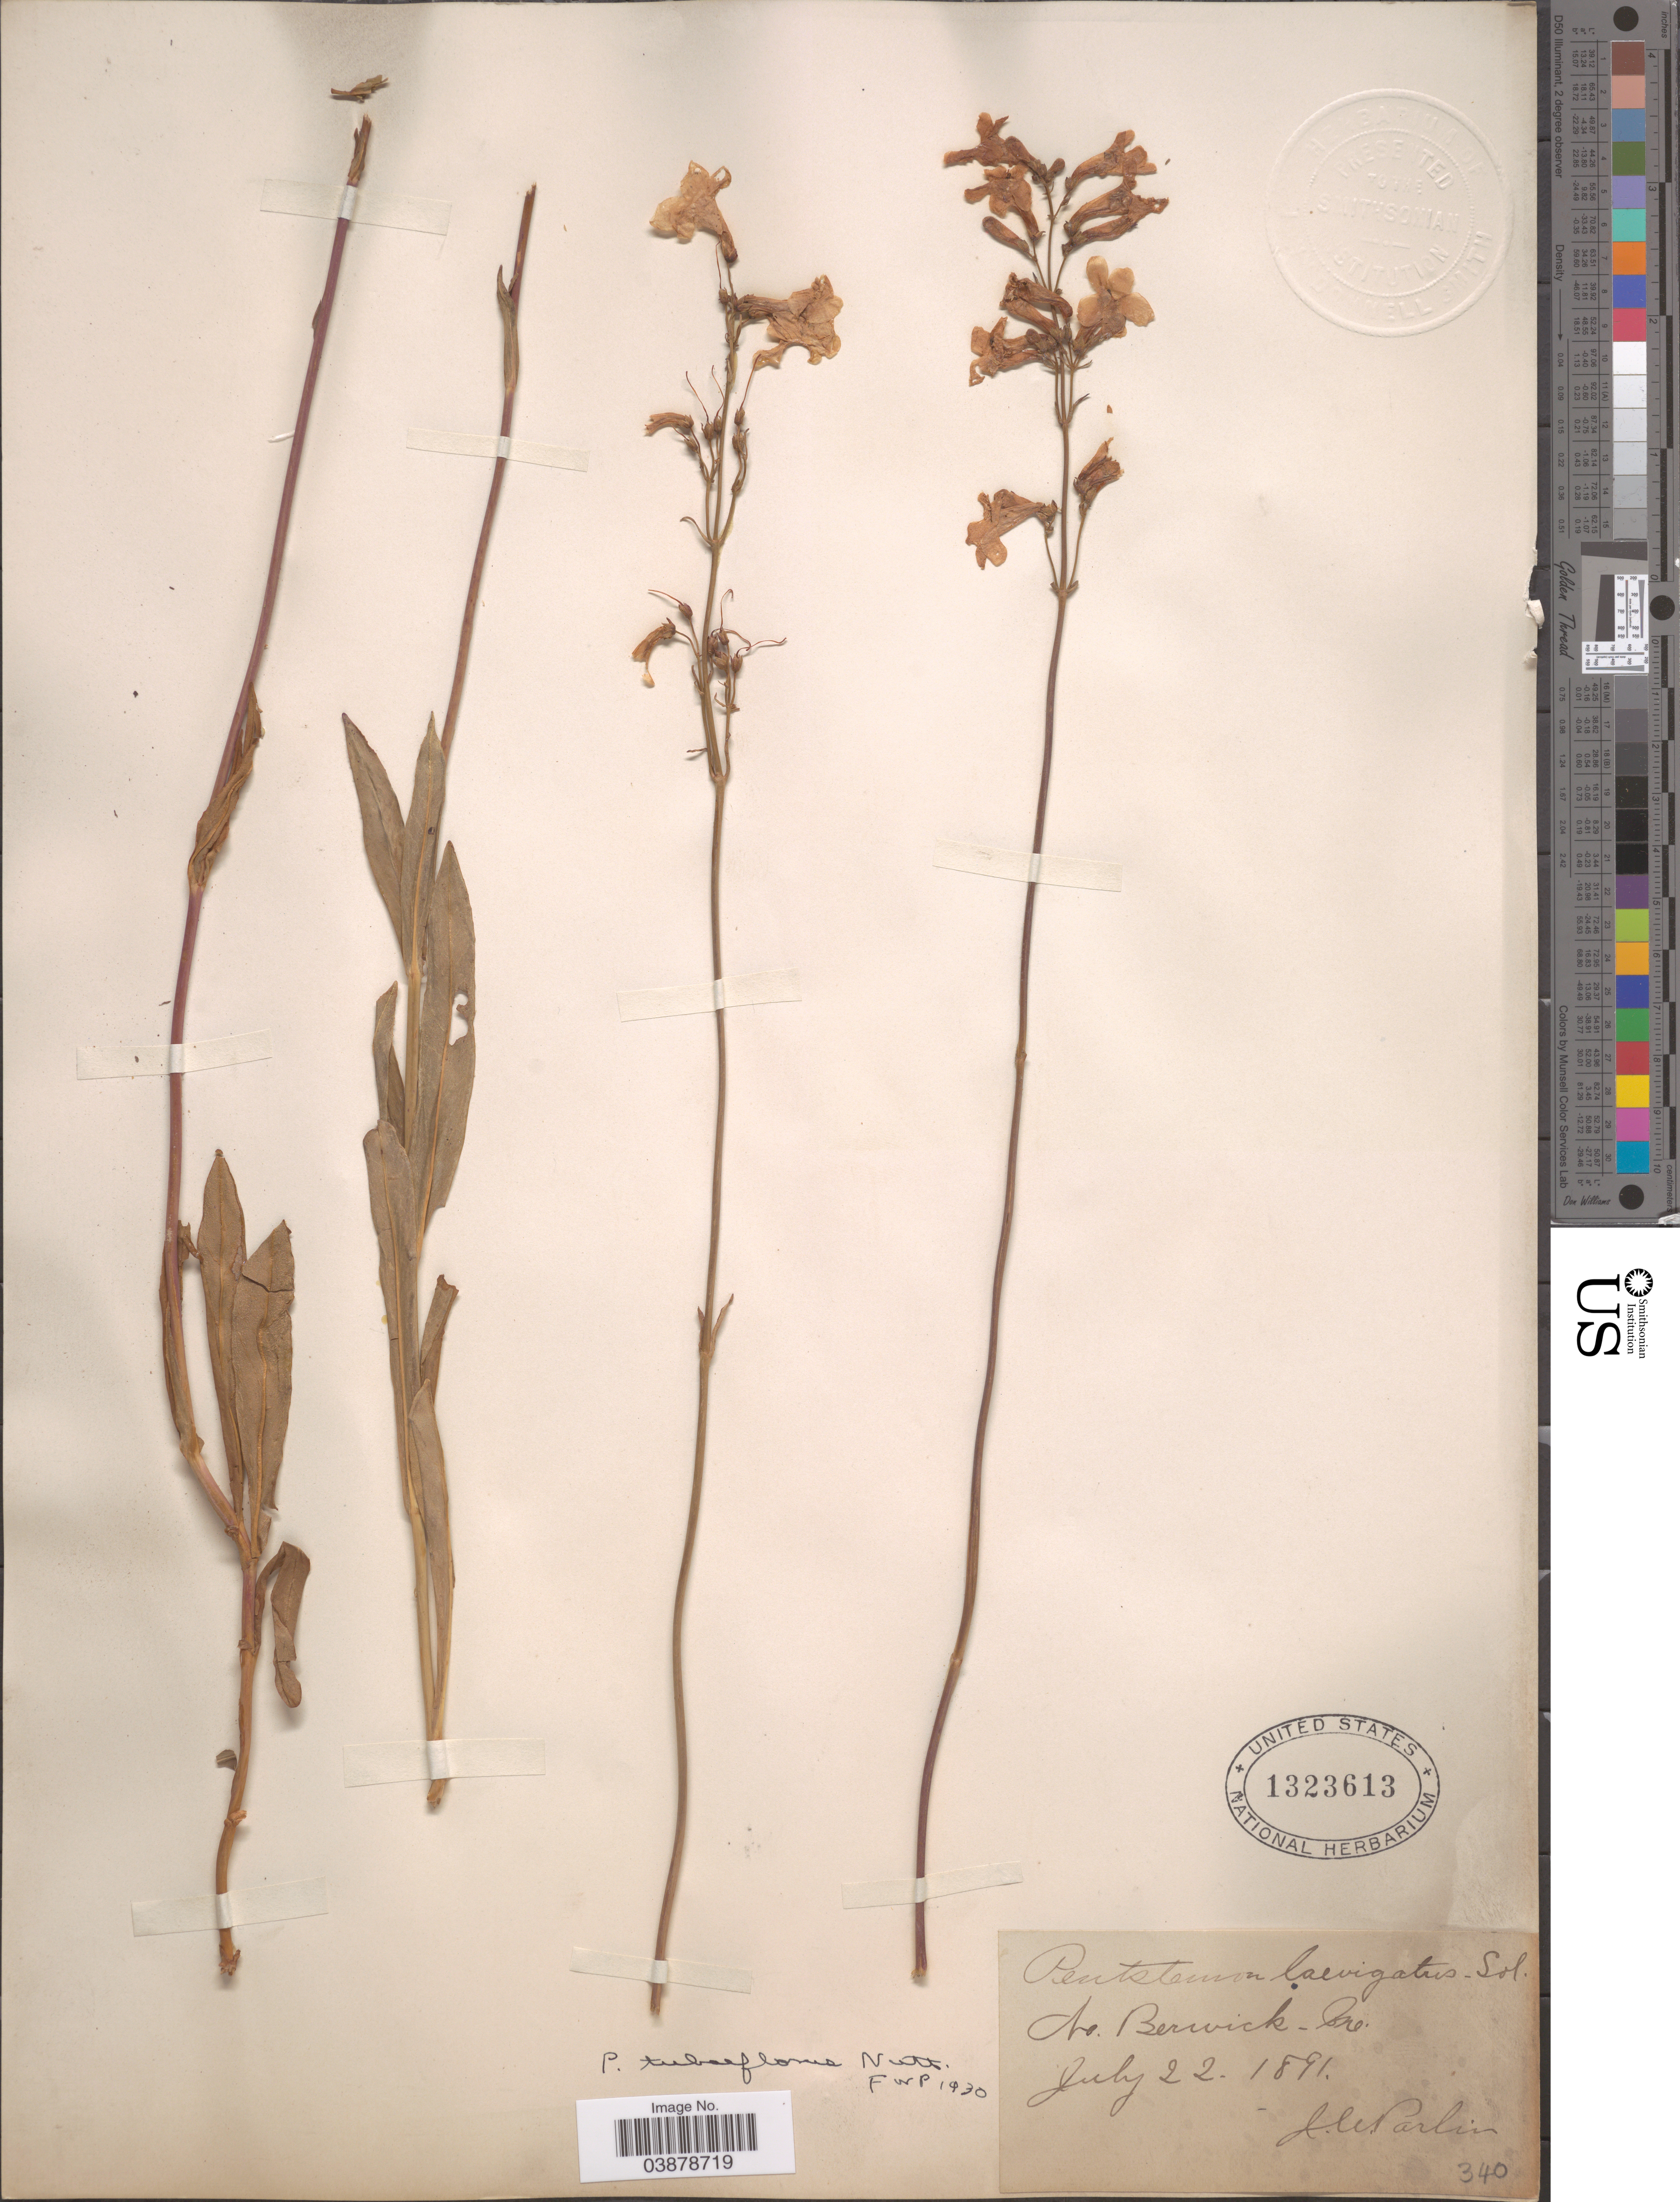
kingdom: Plantae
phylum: Tracheophyta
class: Magnoliopsida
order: Lamiales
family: Plantaginaceae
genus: Penstemon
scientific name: Penstemon tubaeflorus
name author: Nutt.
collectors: J. Parlin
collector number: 340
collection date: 1891-07-22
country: United States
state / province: Maine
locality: No. Berwick.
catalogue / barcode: US 1323613